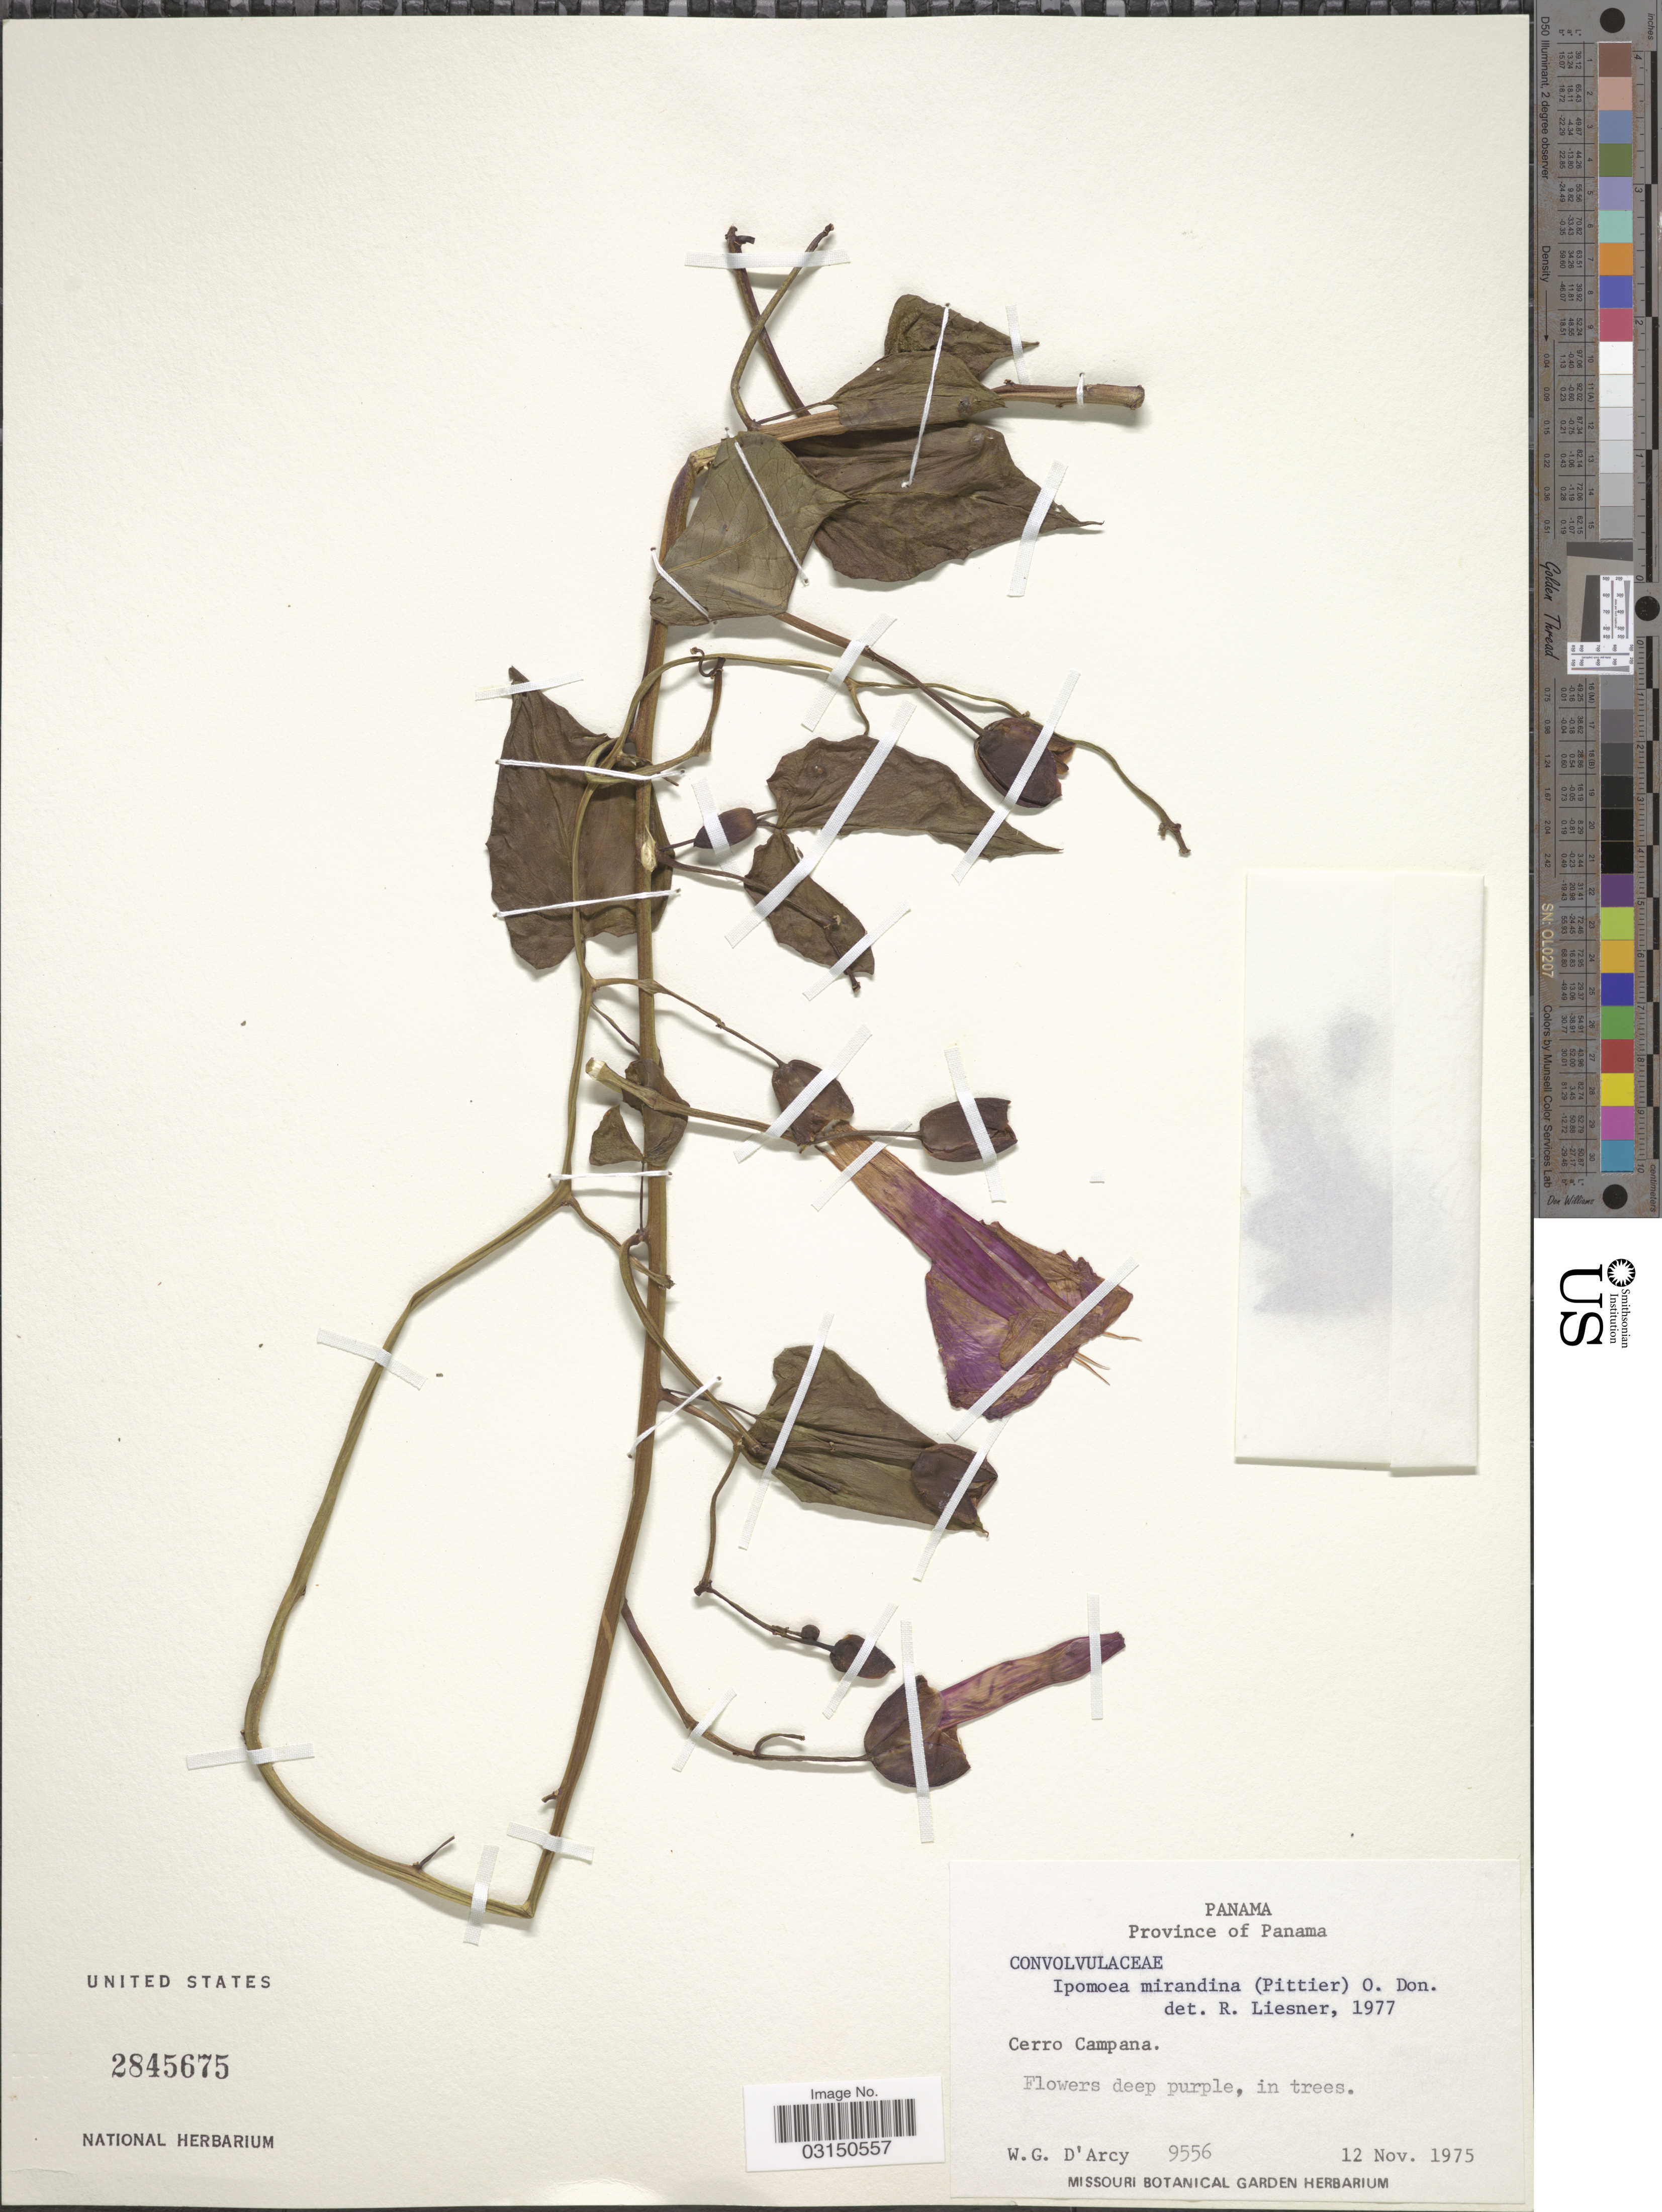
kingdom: Plantae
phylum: Tracheophyta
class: Magnoliopsida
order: Solanales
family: Convolvulaceae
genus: Ipomoea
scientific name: Ipomoea mirandina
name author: (Pittier) O'Donell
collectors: W. G. D'Arcy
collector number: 9556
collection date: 1975-11-12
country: Panama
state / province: Panamá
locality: Cerro Campana.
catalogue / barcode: US 2845675